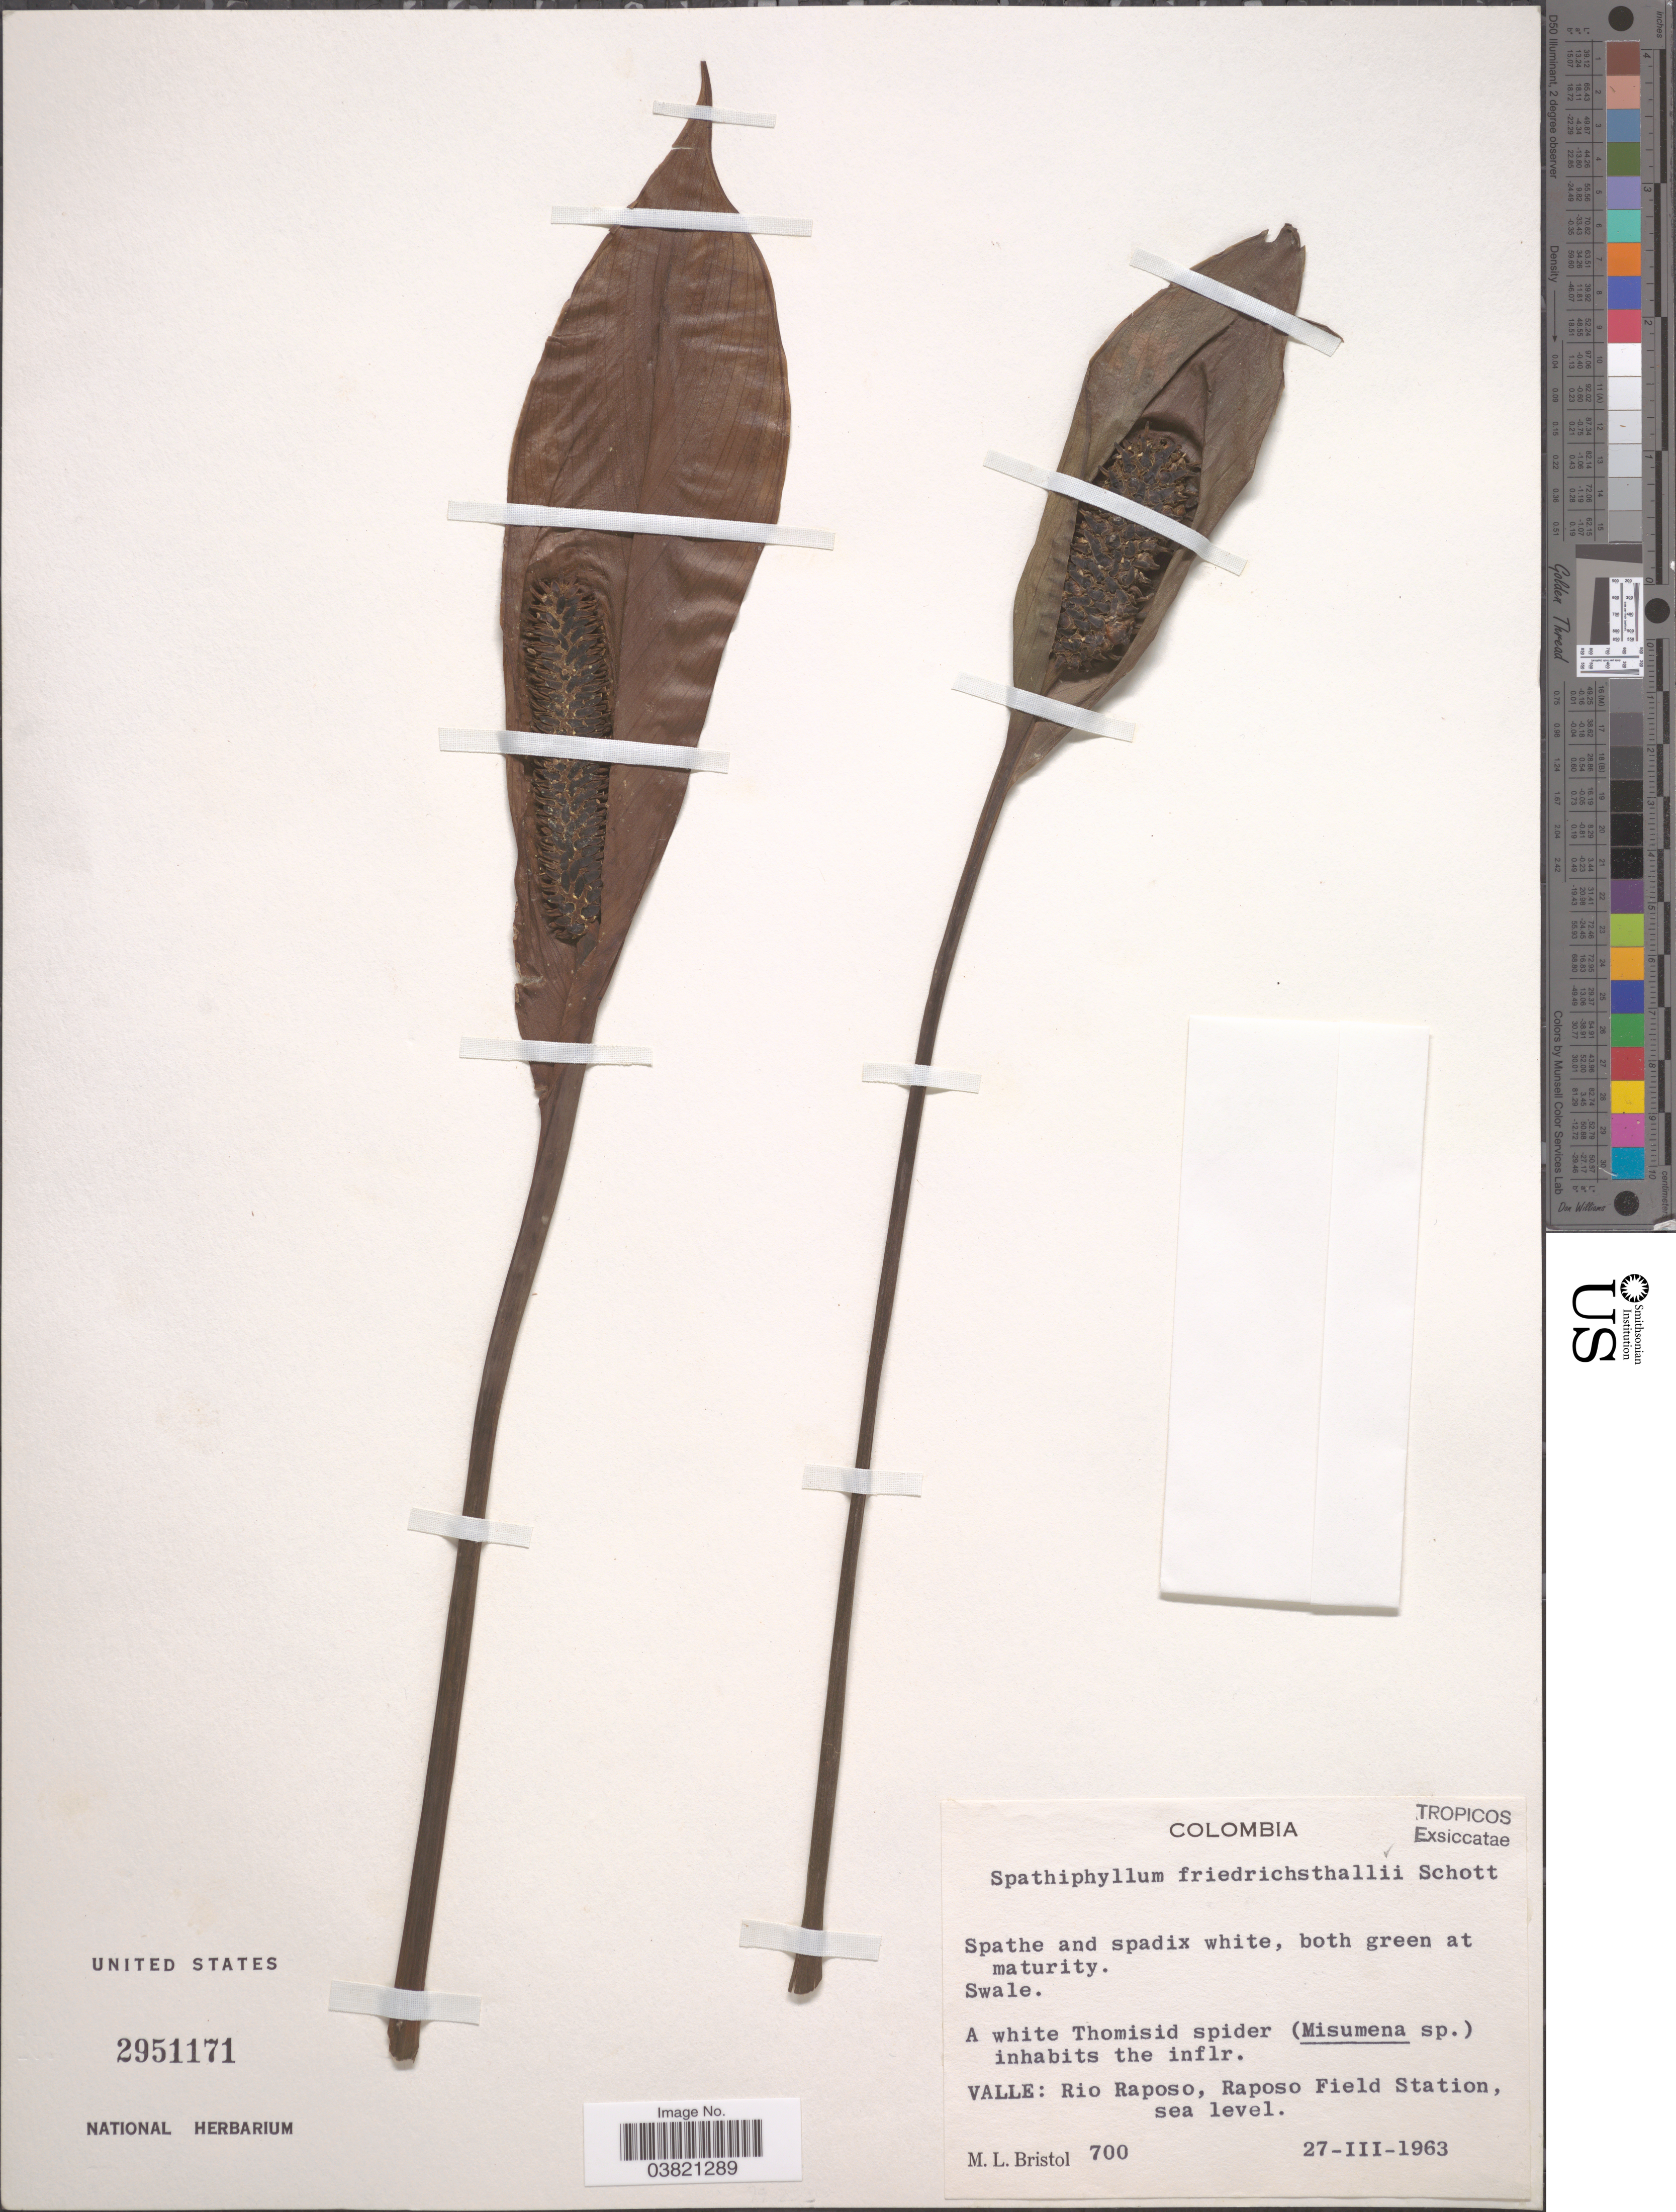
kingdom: Plantae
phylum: Tracheophyta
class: Liliopsida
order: Alismatales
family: Araceae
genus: Spathiphyllum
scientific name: Spathiphyllum friedrichsthalii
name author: Schott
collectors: M. L. Bristol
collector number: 700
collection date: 1963-03-27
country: Colombia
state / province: Valle del Cauca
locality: Valle: Rio Raposo, Raposo Field Station.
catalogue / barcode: US 2951171